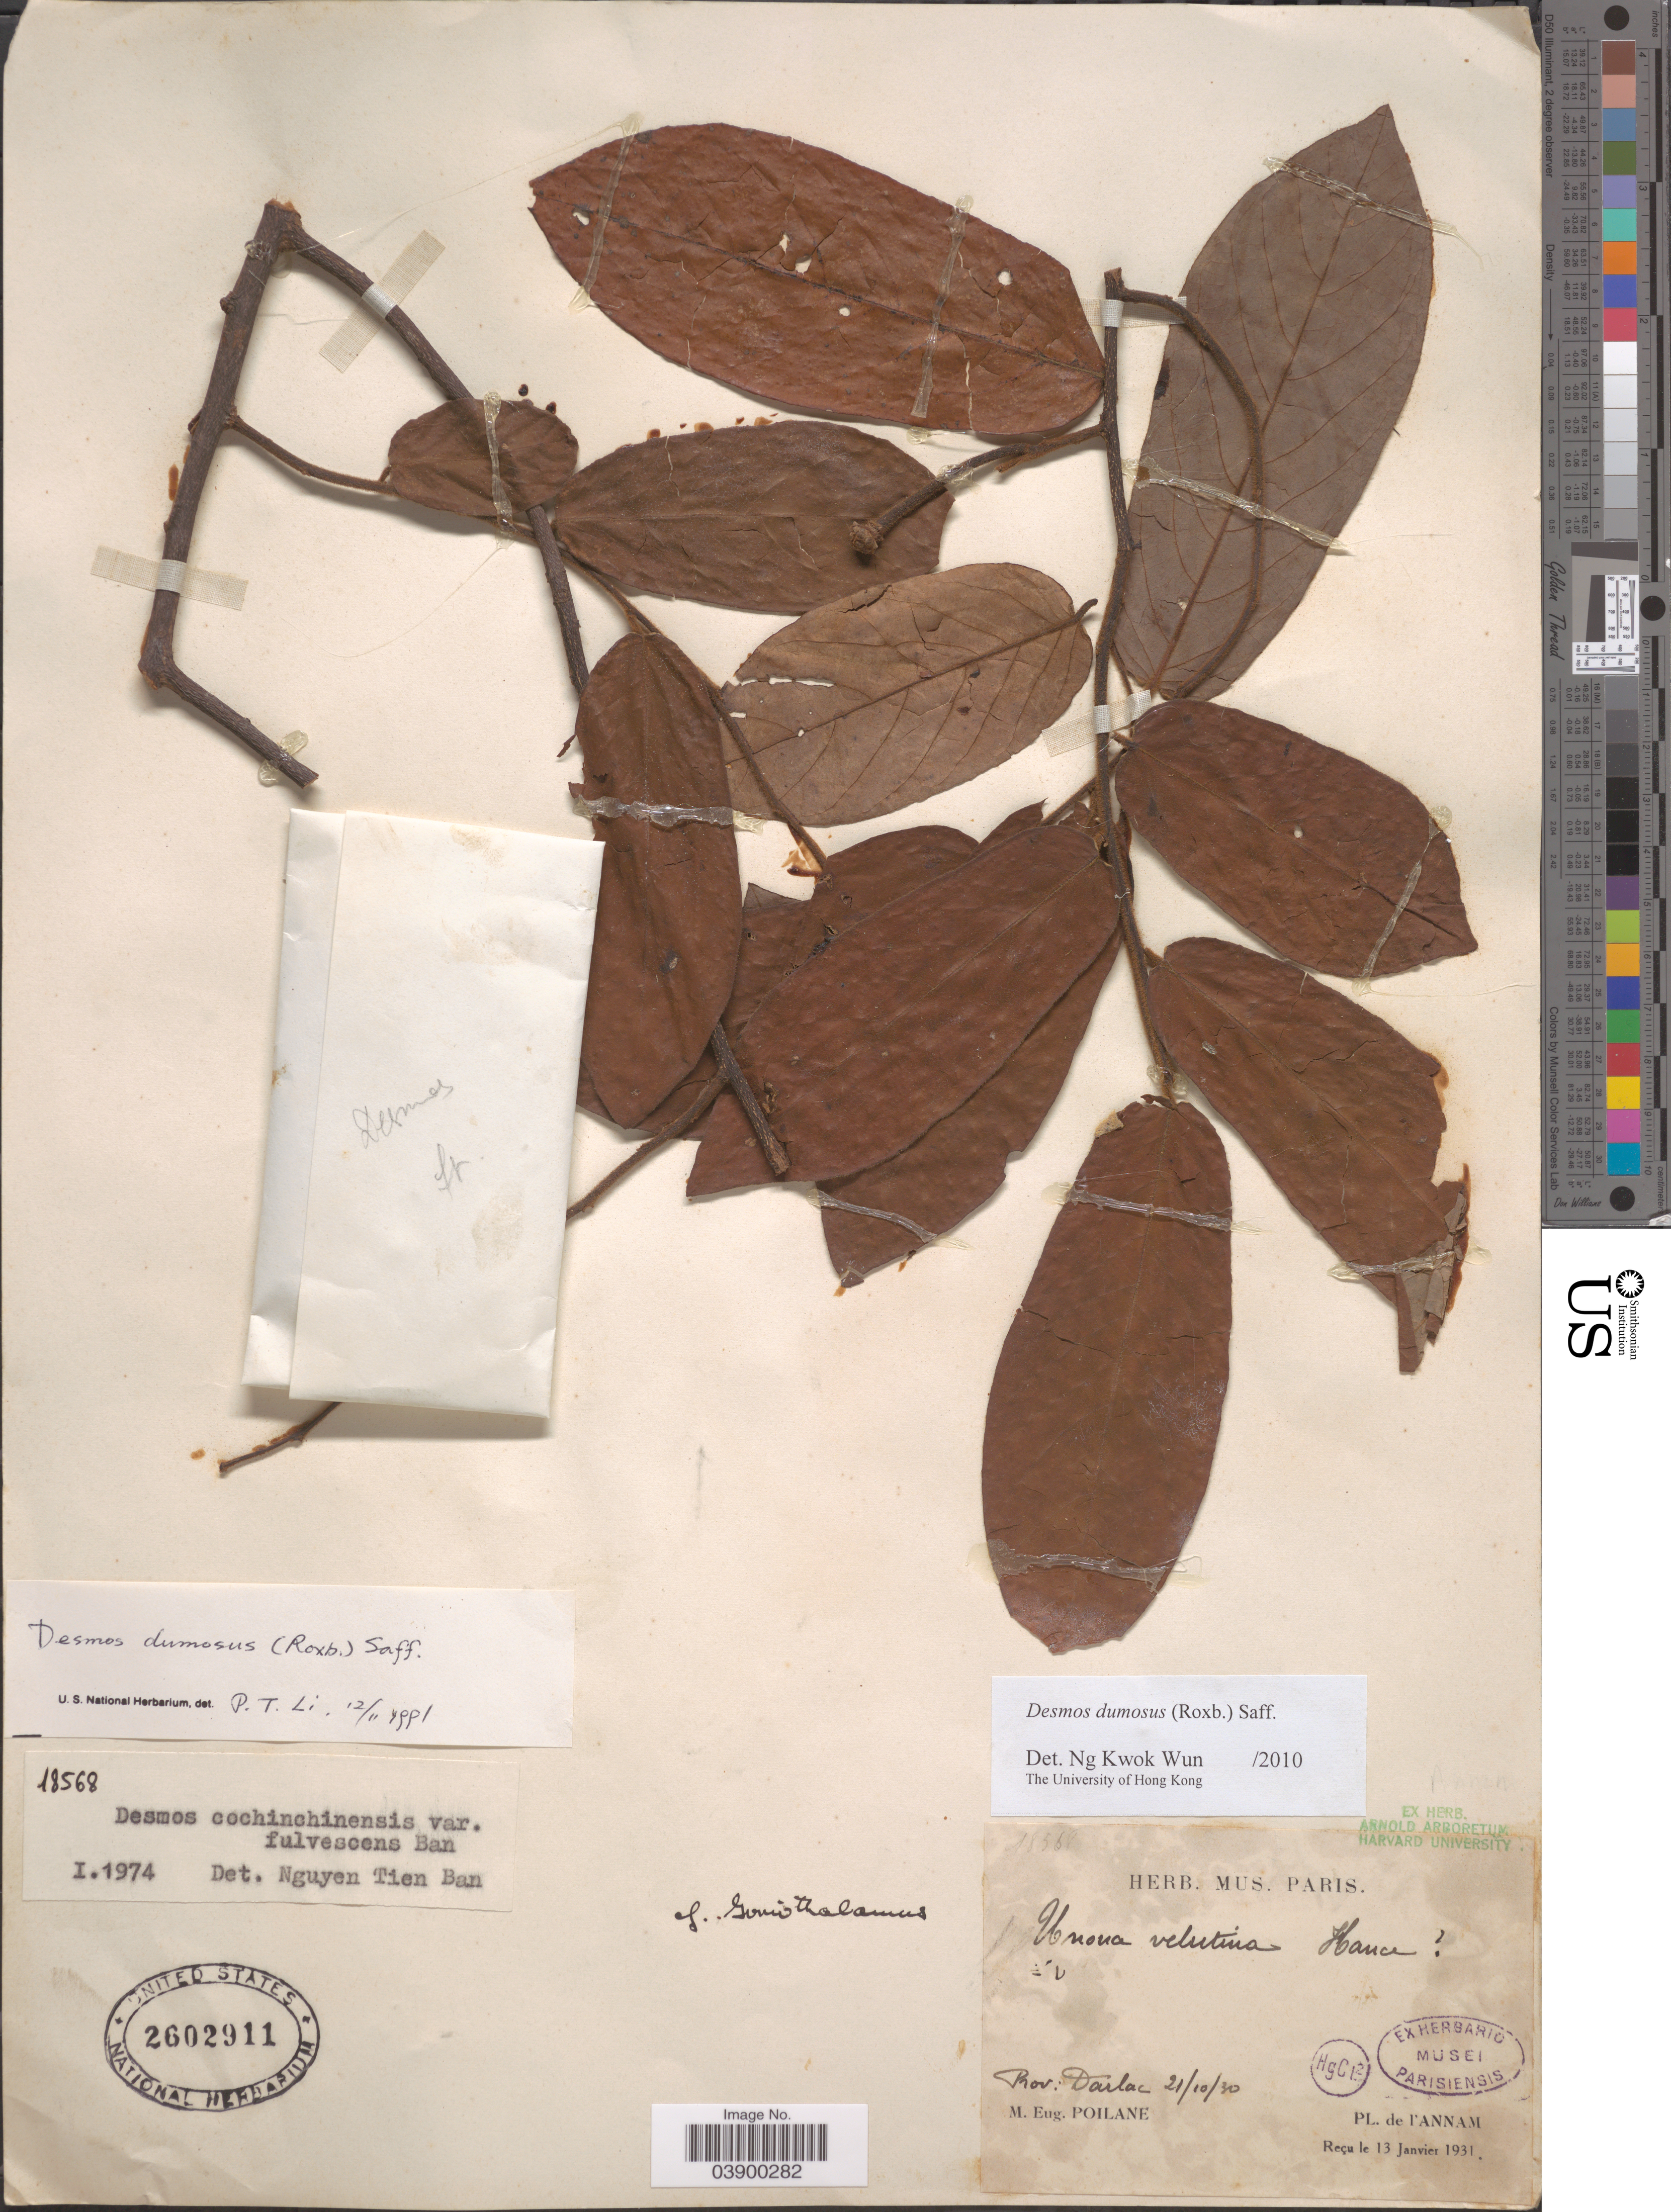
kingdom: Plantae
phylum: Tracheophyta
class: Magnoliopsida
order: Magnoliales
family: Annonaceae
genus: Desmos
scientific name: Desmos dumosus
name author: (Roxb.) Saff.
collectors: M. Poilane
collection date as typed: Transcribed d/m/y: 21/10/30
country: Vietnam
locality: Prov: Darlac [interpreted]. Annam.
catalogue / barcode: US 2602911